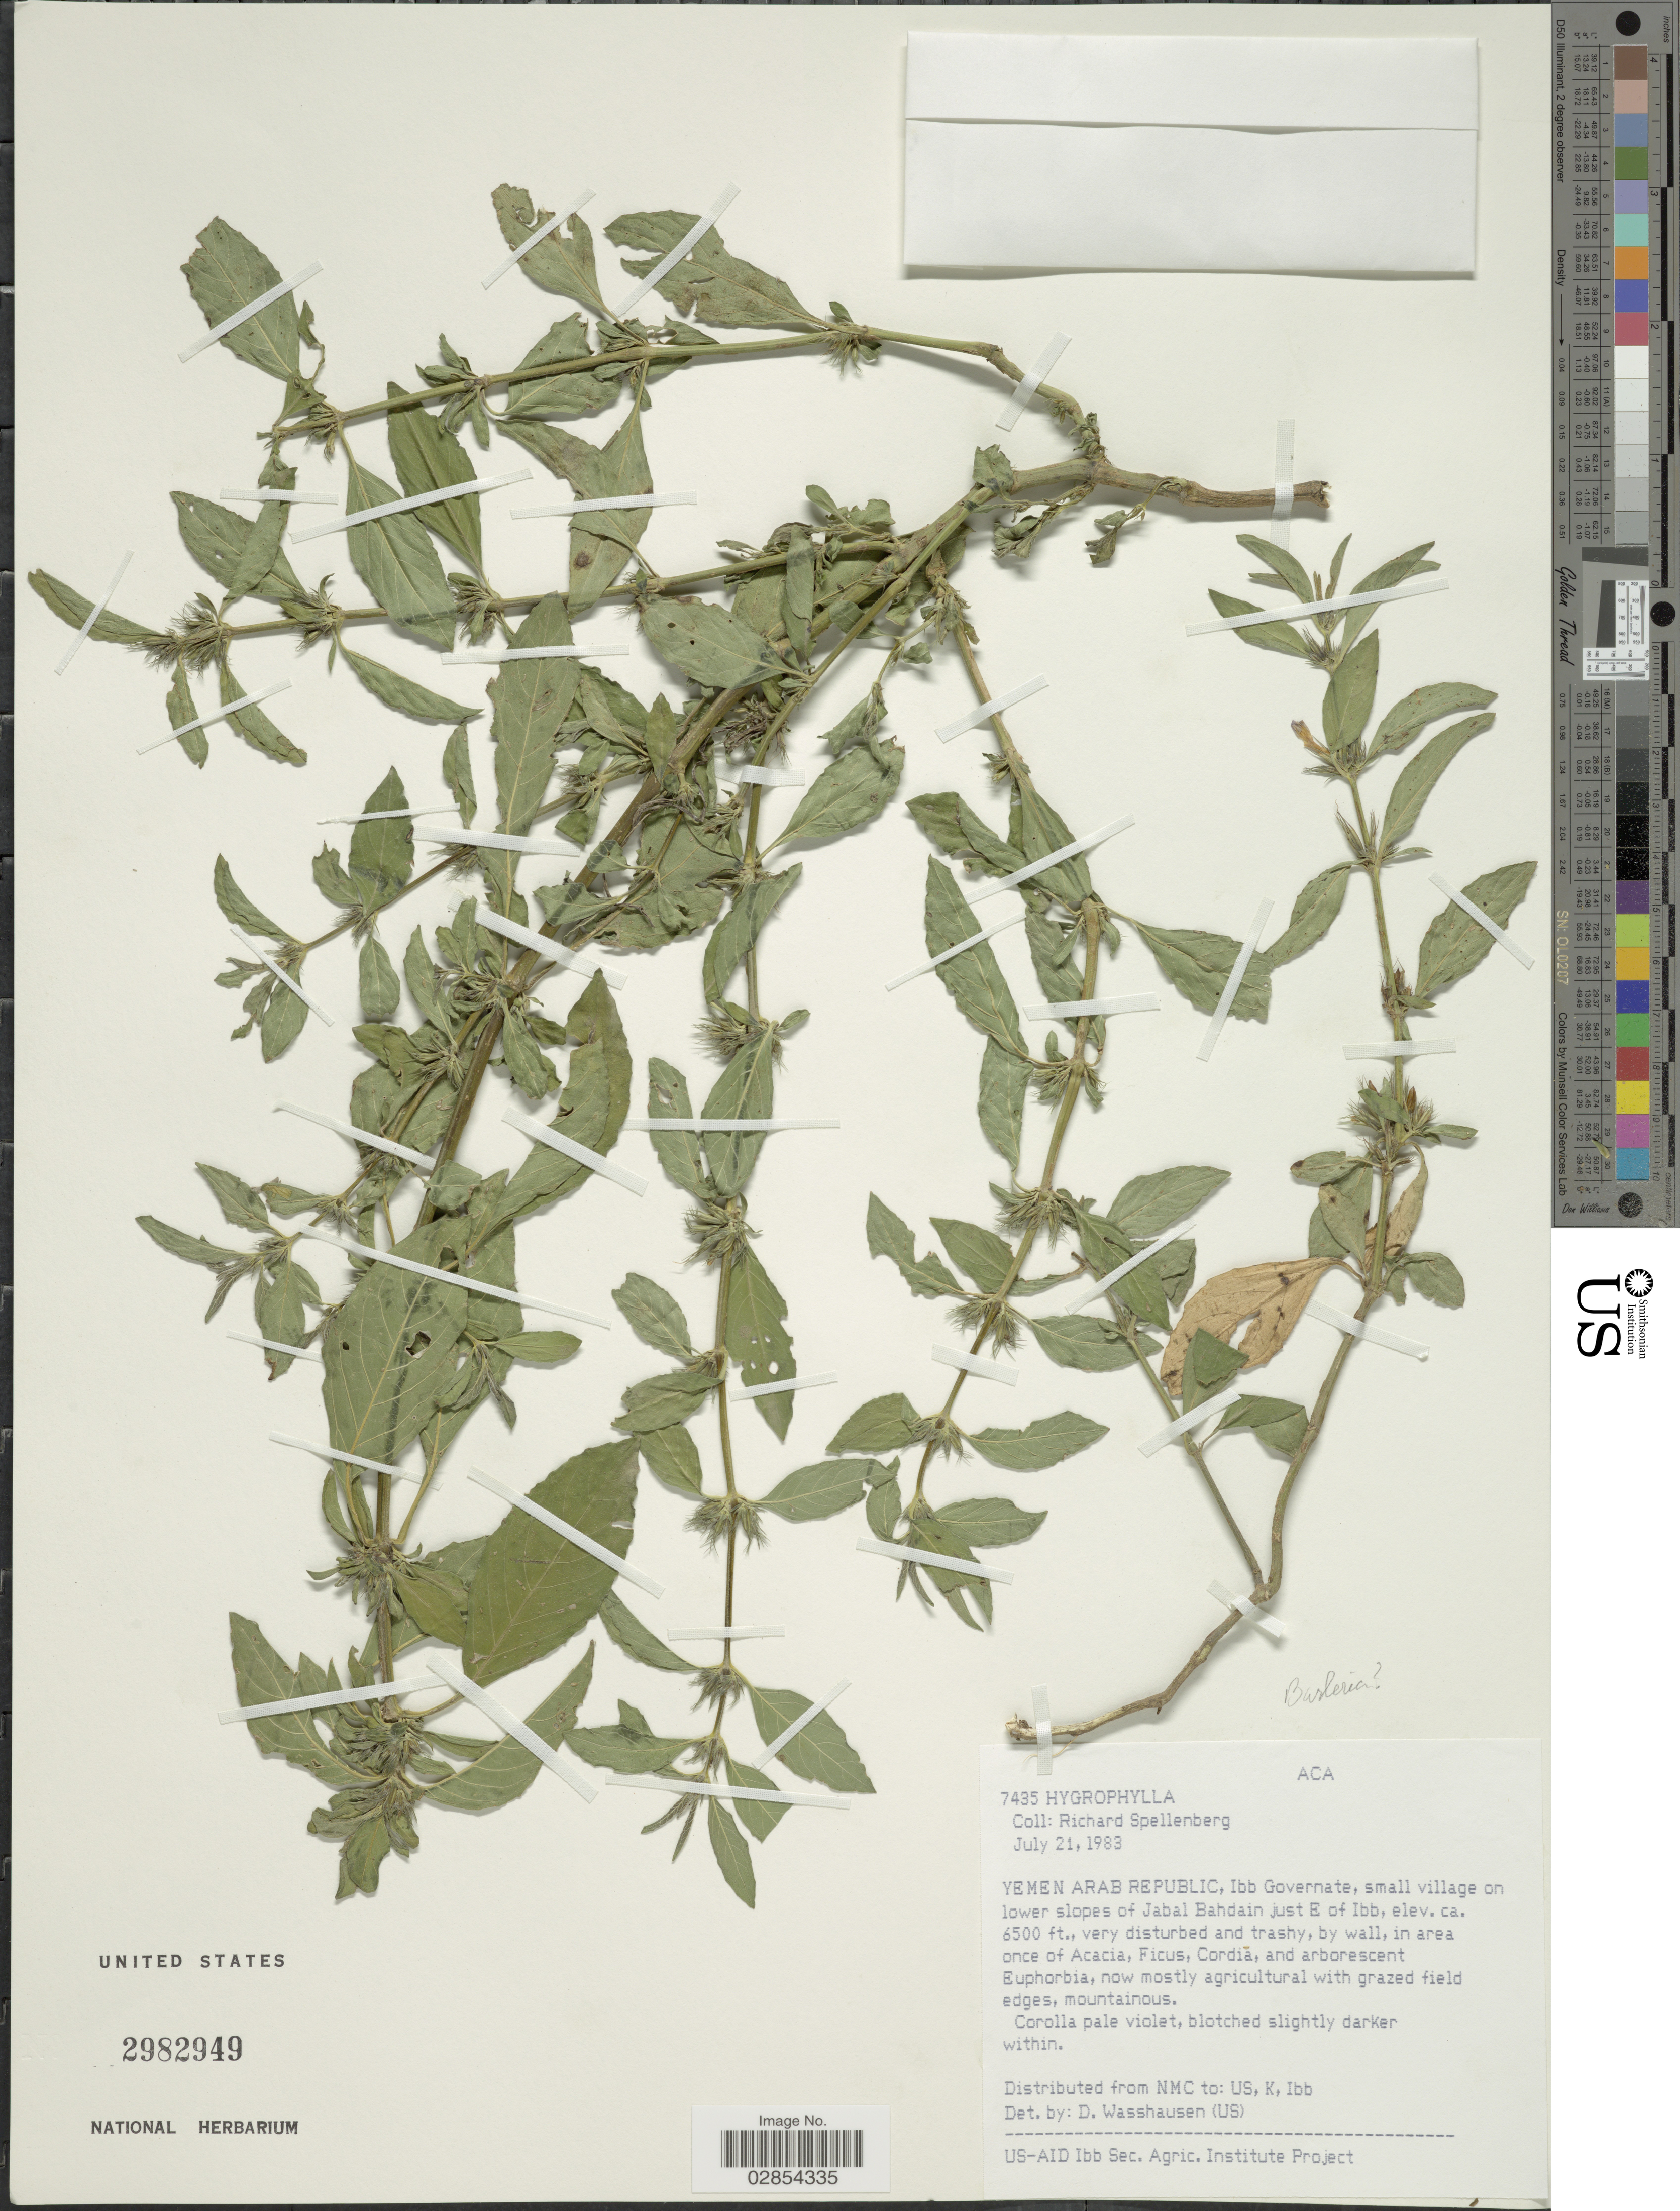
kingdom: Plantae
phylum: Tracheophyta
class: Magnoliopsida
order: Lamiales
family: Acanthaceae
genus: Hygrophila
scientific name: Hygrophila sp.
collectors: R. Spellenberg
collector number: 7435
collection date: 1983-07-21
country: Yemen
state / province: Ibb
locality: Yemen Arab Republic, Ibb Governate, small village on lower slopes of Jabal Bahdain just E of Ibb.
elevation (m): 1981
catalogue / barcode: US 2982949